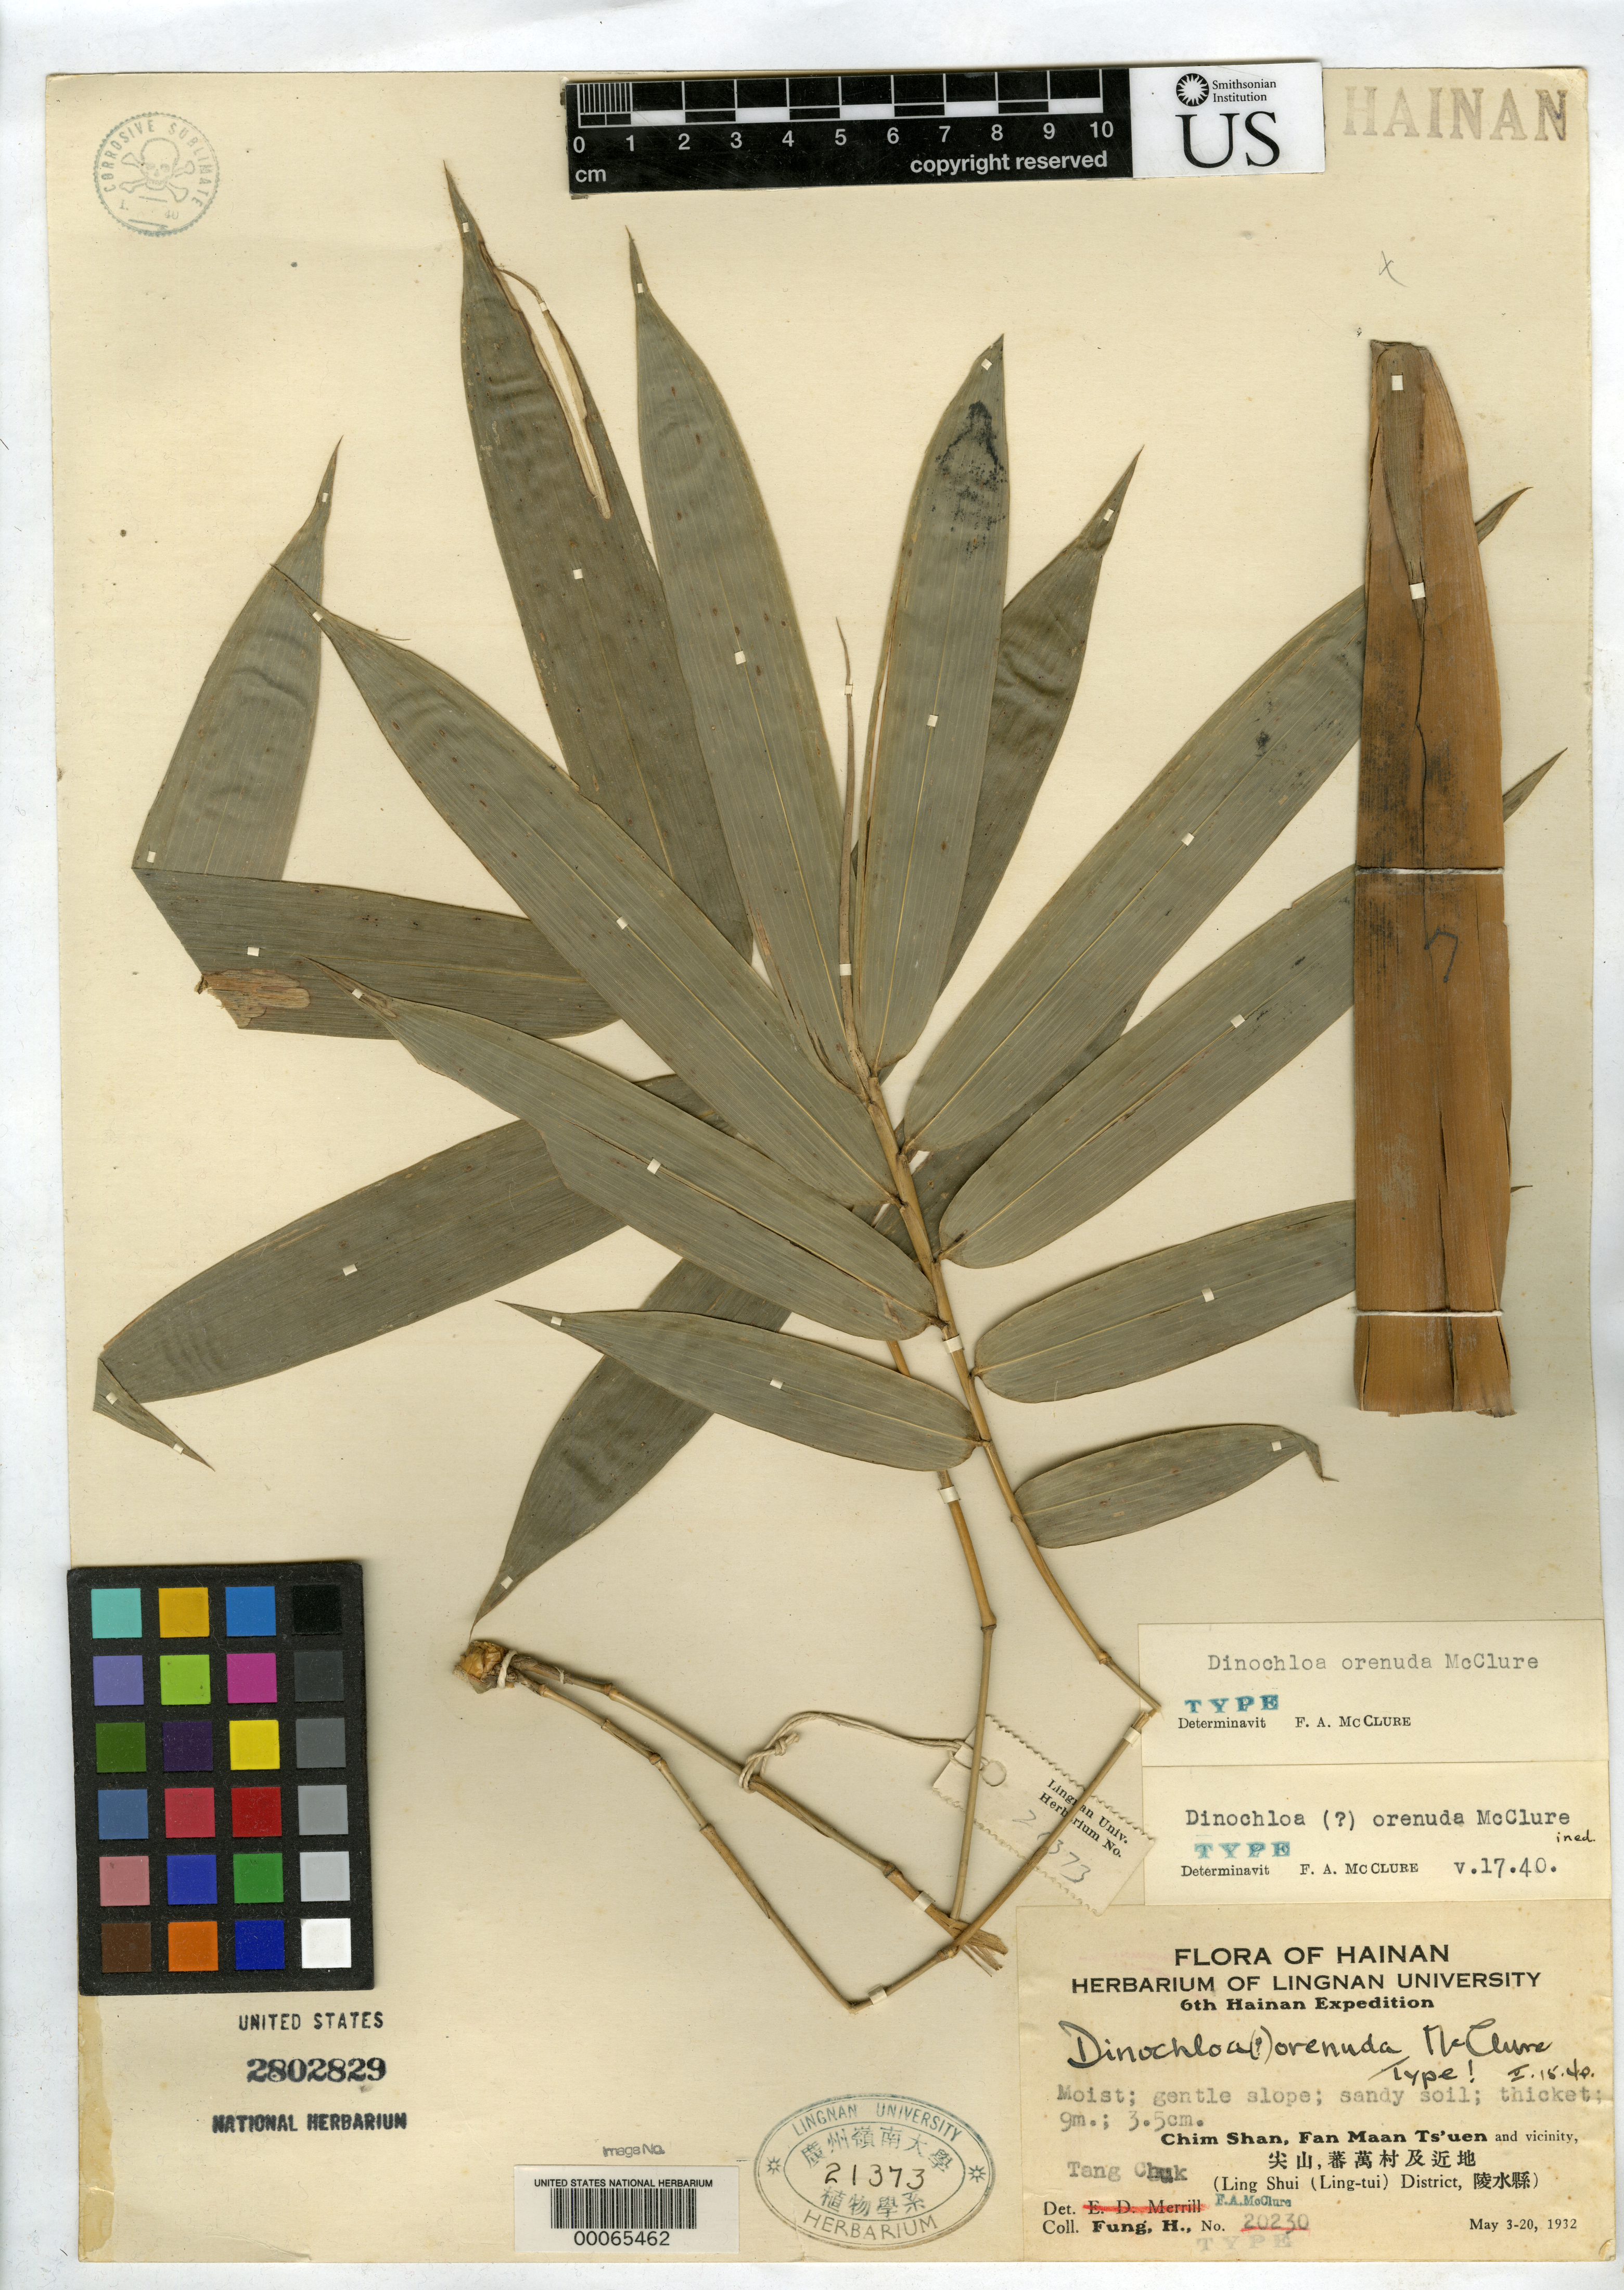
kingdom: Plantae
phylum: Tracheophyta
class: Liliopsida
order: Poales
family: Poaceae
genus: Dinochloa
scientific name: Dinochloa orenuda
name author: McClure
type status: Holotype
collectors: H. L. Fung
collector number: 20230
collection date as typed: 03 May 1932 to 20 May 1932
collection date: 1932-05-03/1932-05-20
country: China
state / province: Hainan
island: Hainan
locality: Chim Shan, Fan Maan Tsuen and vicinity, Ling Shui Dist.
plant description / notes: Permanently on loan to USNH; Lingnan Univ. # 21373.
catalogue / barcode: US 2802829